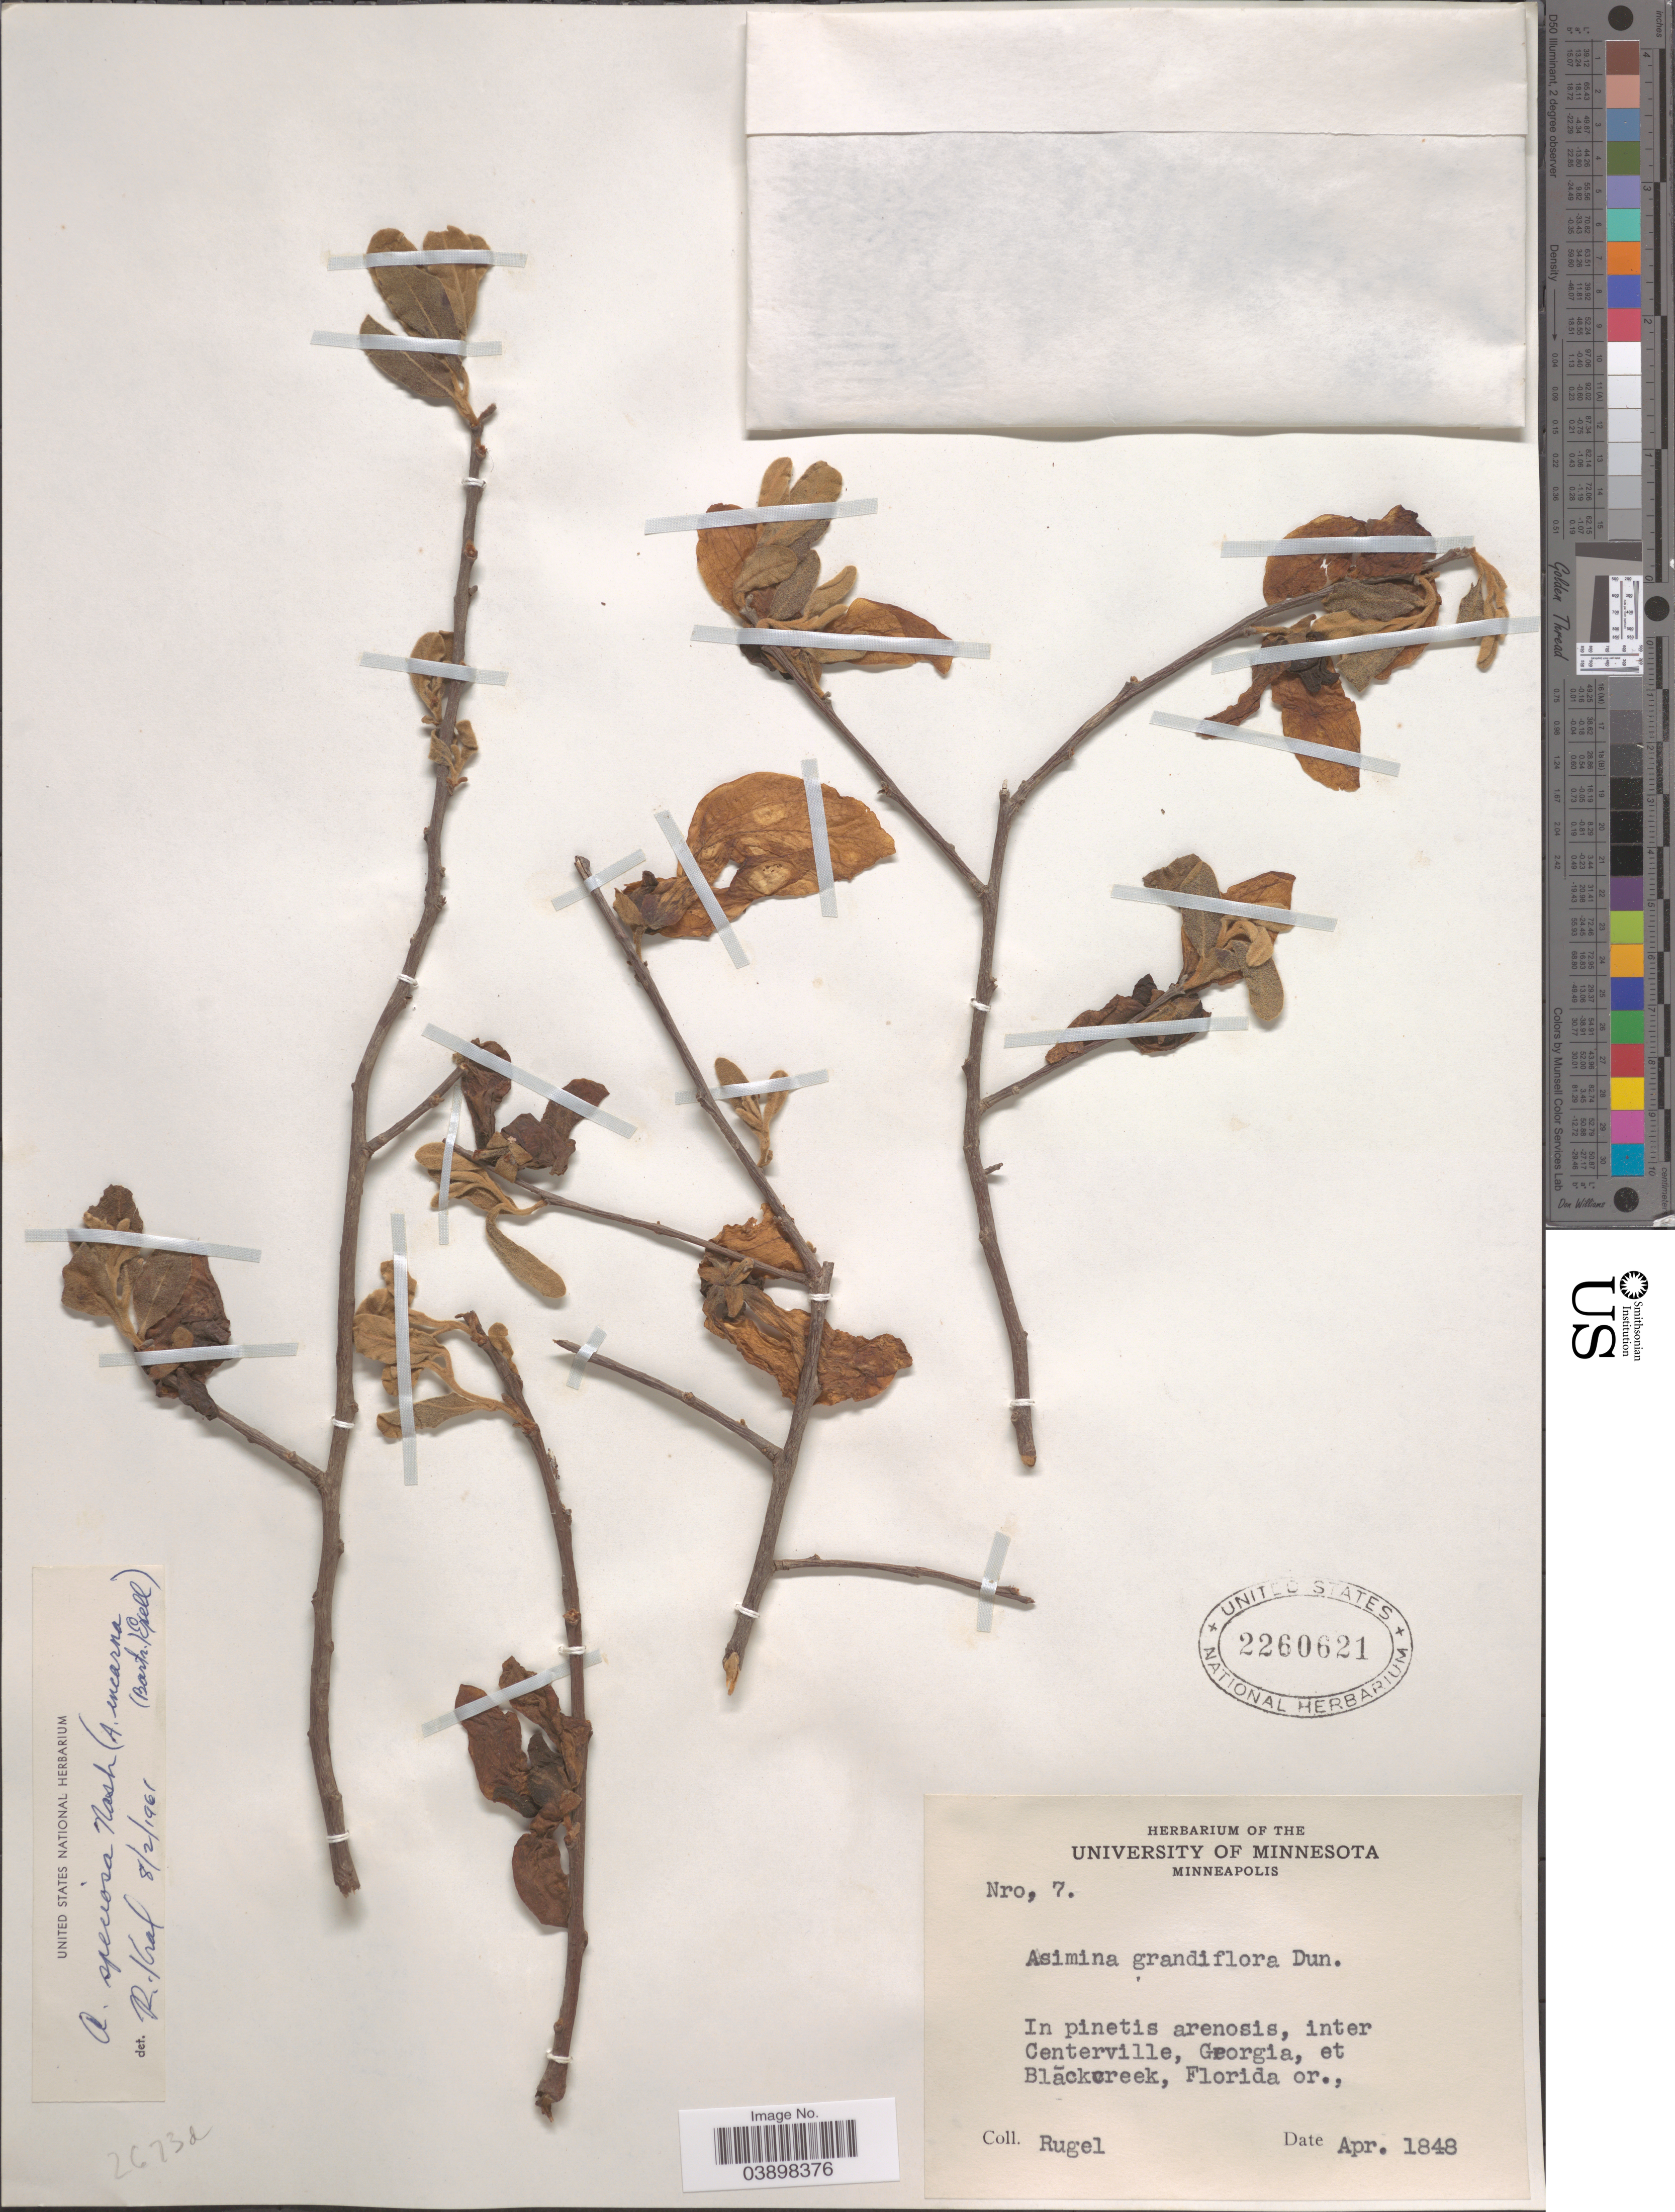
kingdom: Plantae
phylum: Tracheophyta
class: Magnoliopsida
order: Magnoliales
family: Annonaceae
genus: Asimina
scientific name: Asimina speciosa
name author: Nash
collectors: Rugel, --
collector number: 7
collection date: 1848-04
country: United States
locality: Inter Centerville, Georgia, et Blackcreek, Florida.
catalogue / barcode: US 2260621